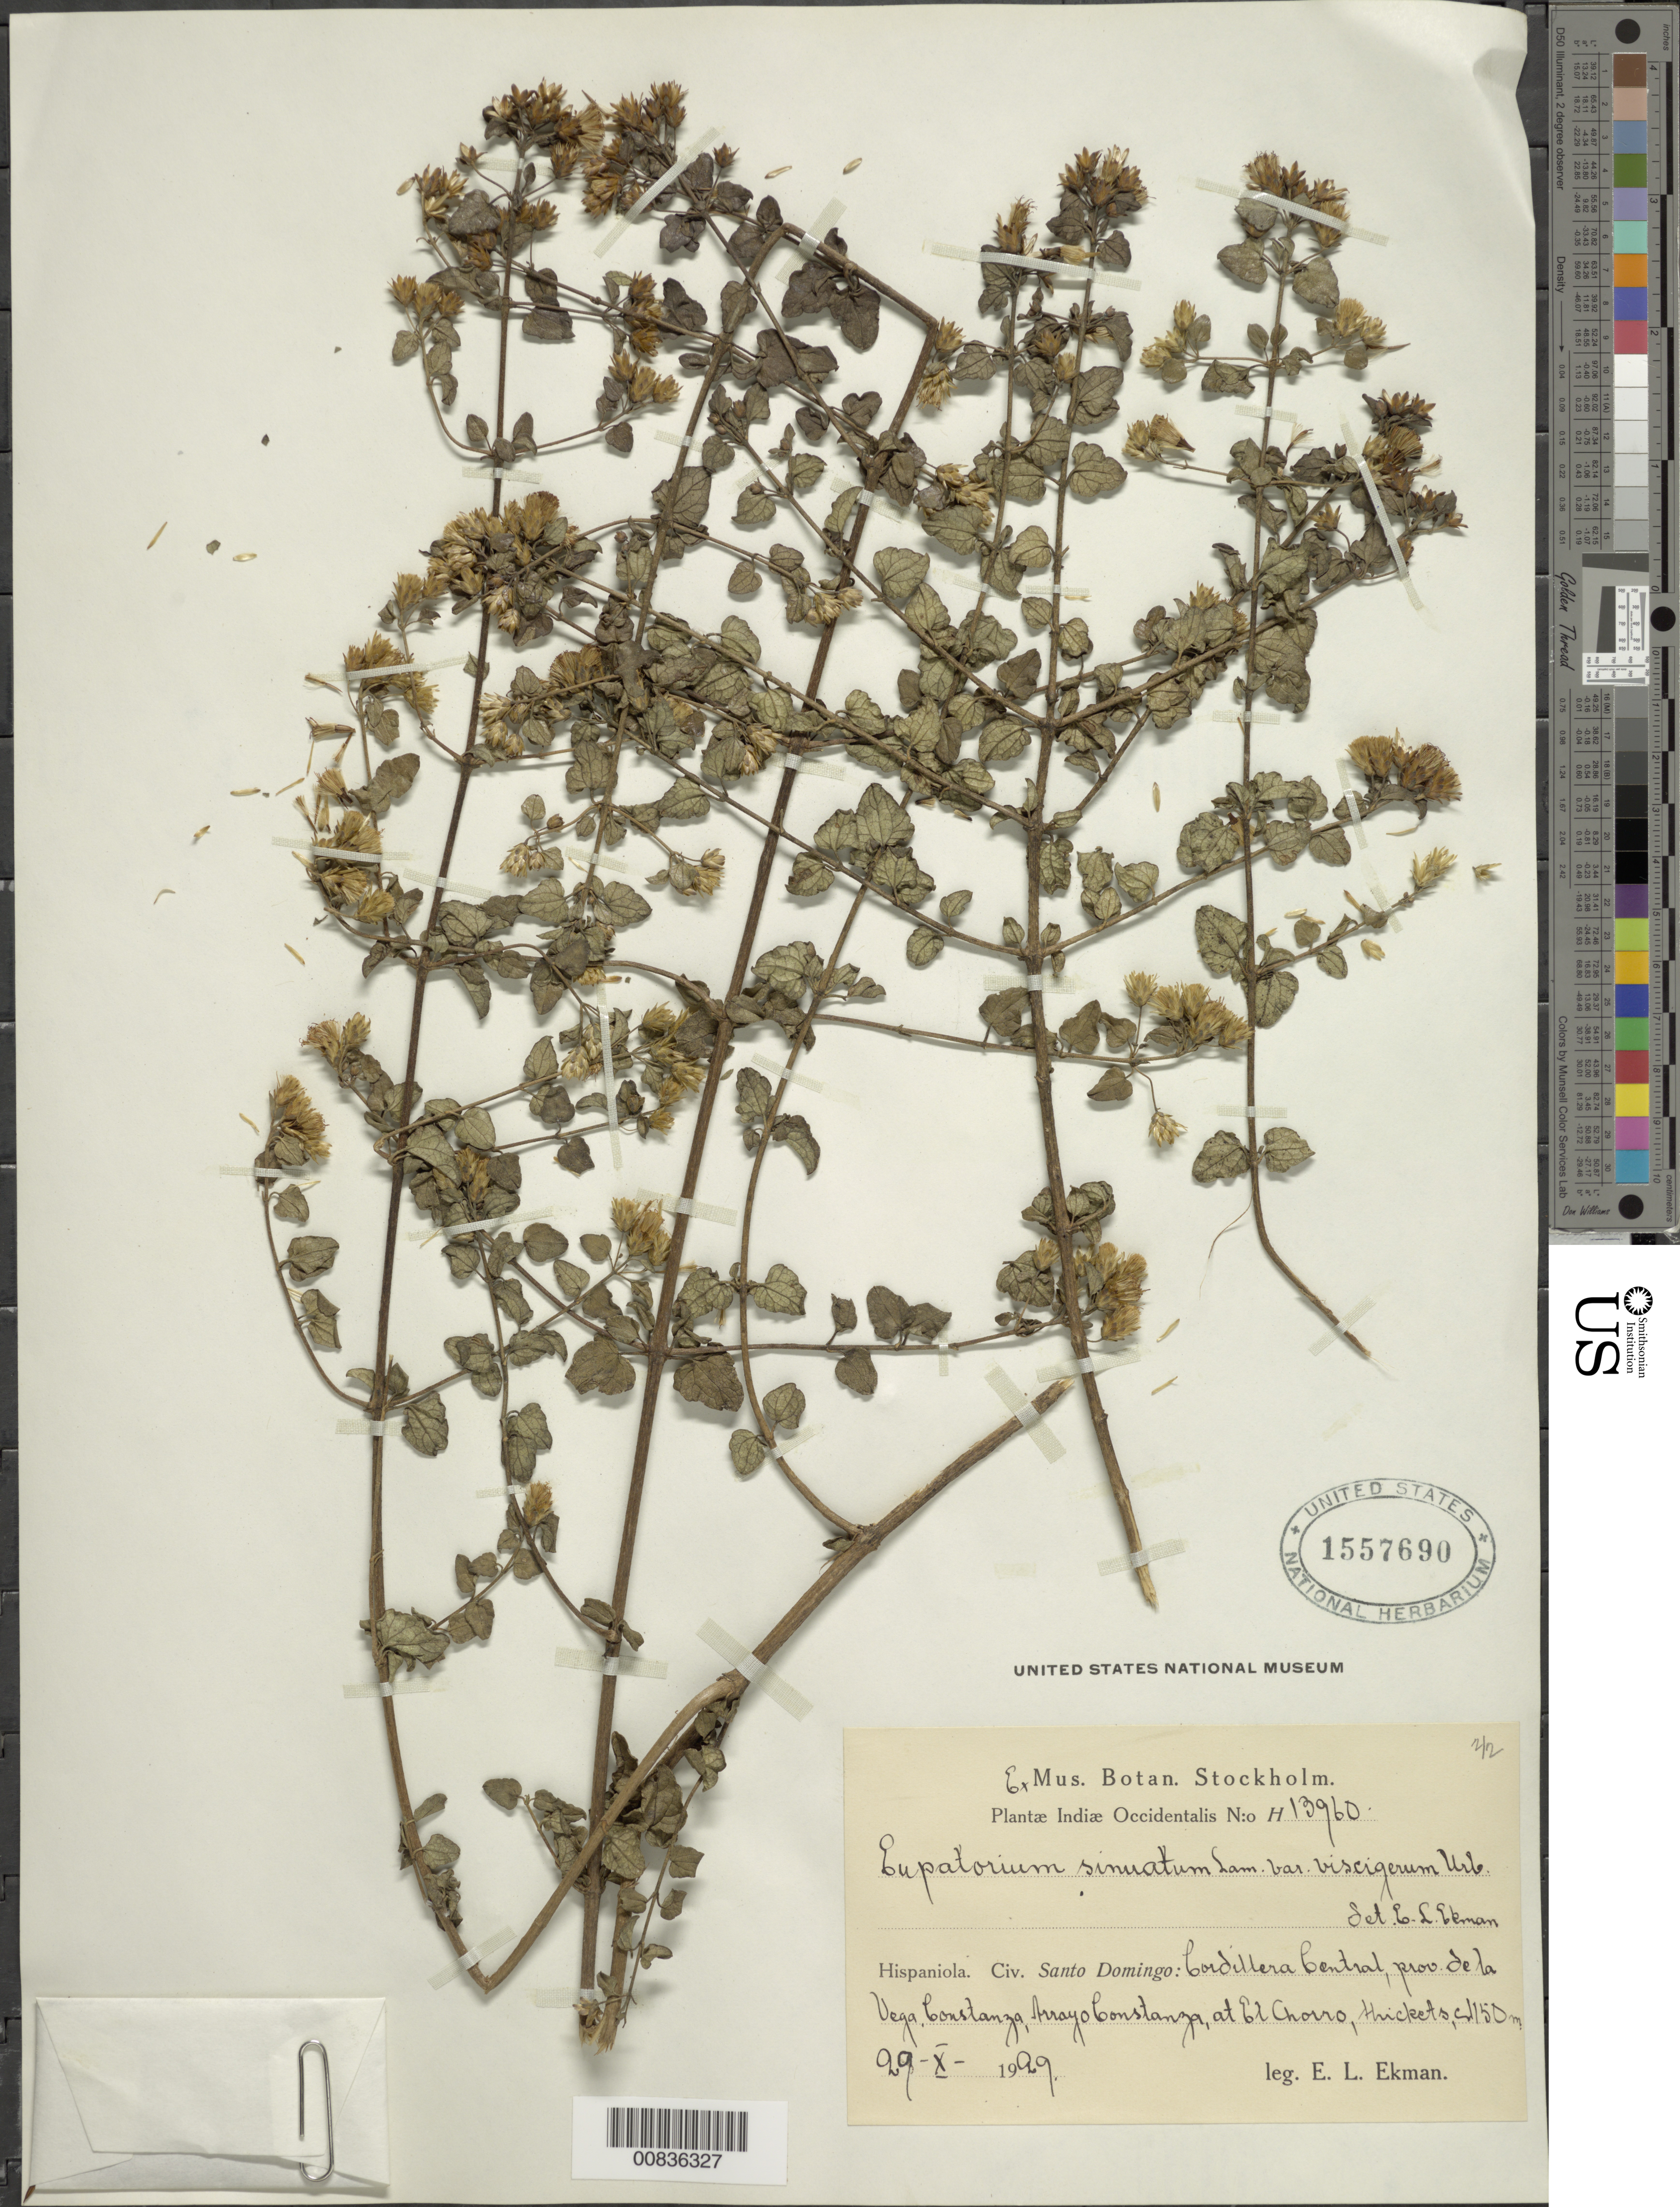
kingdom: Plantae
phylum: Tracheophyta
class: Magnoliopsida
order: Asterales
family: Asteraceae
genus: Chromolaena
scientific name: Chromolaena sinuata var. viscigerum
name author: Urb.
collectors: E. L. Ekman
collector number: H 13960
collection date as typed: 29 Oct 1929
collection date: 1929-10-29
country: Dominican Republic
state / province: La Vega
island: Hispaniola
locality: Cordillera Central, Constanza, El Charro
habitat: Thickets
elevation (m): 1150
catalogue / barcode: US 1557690